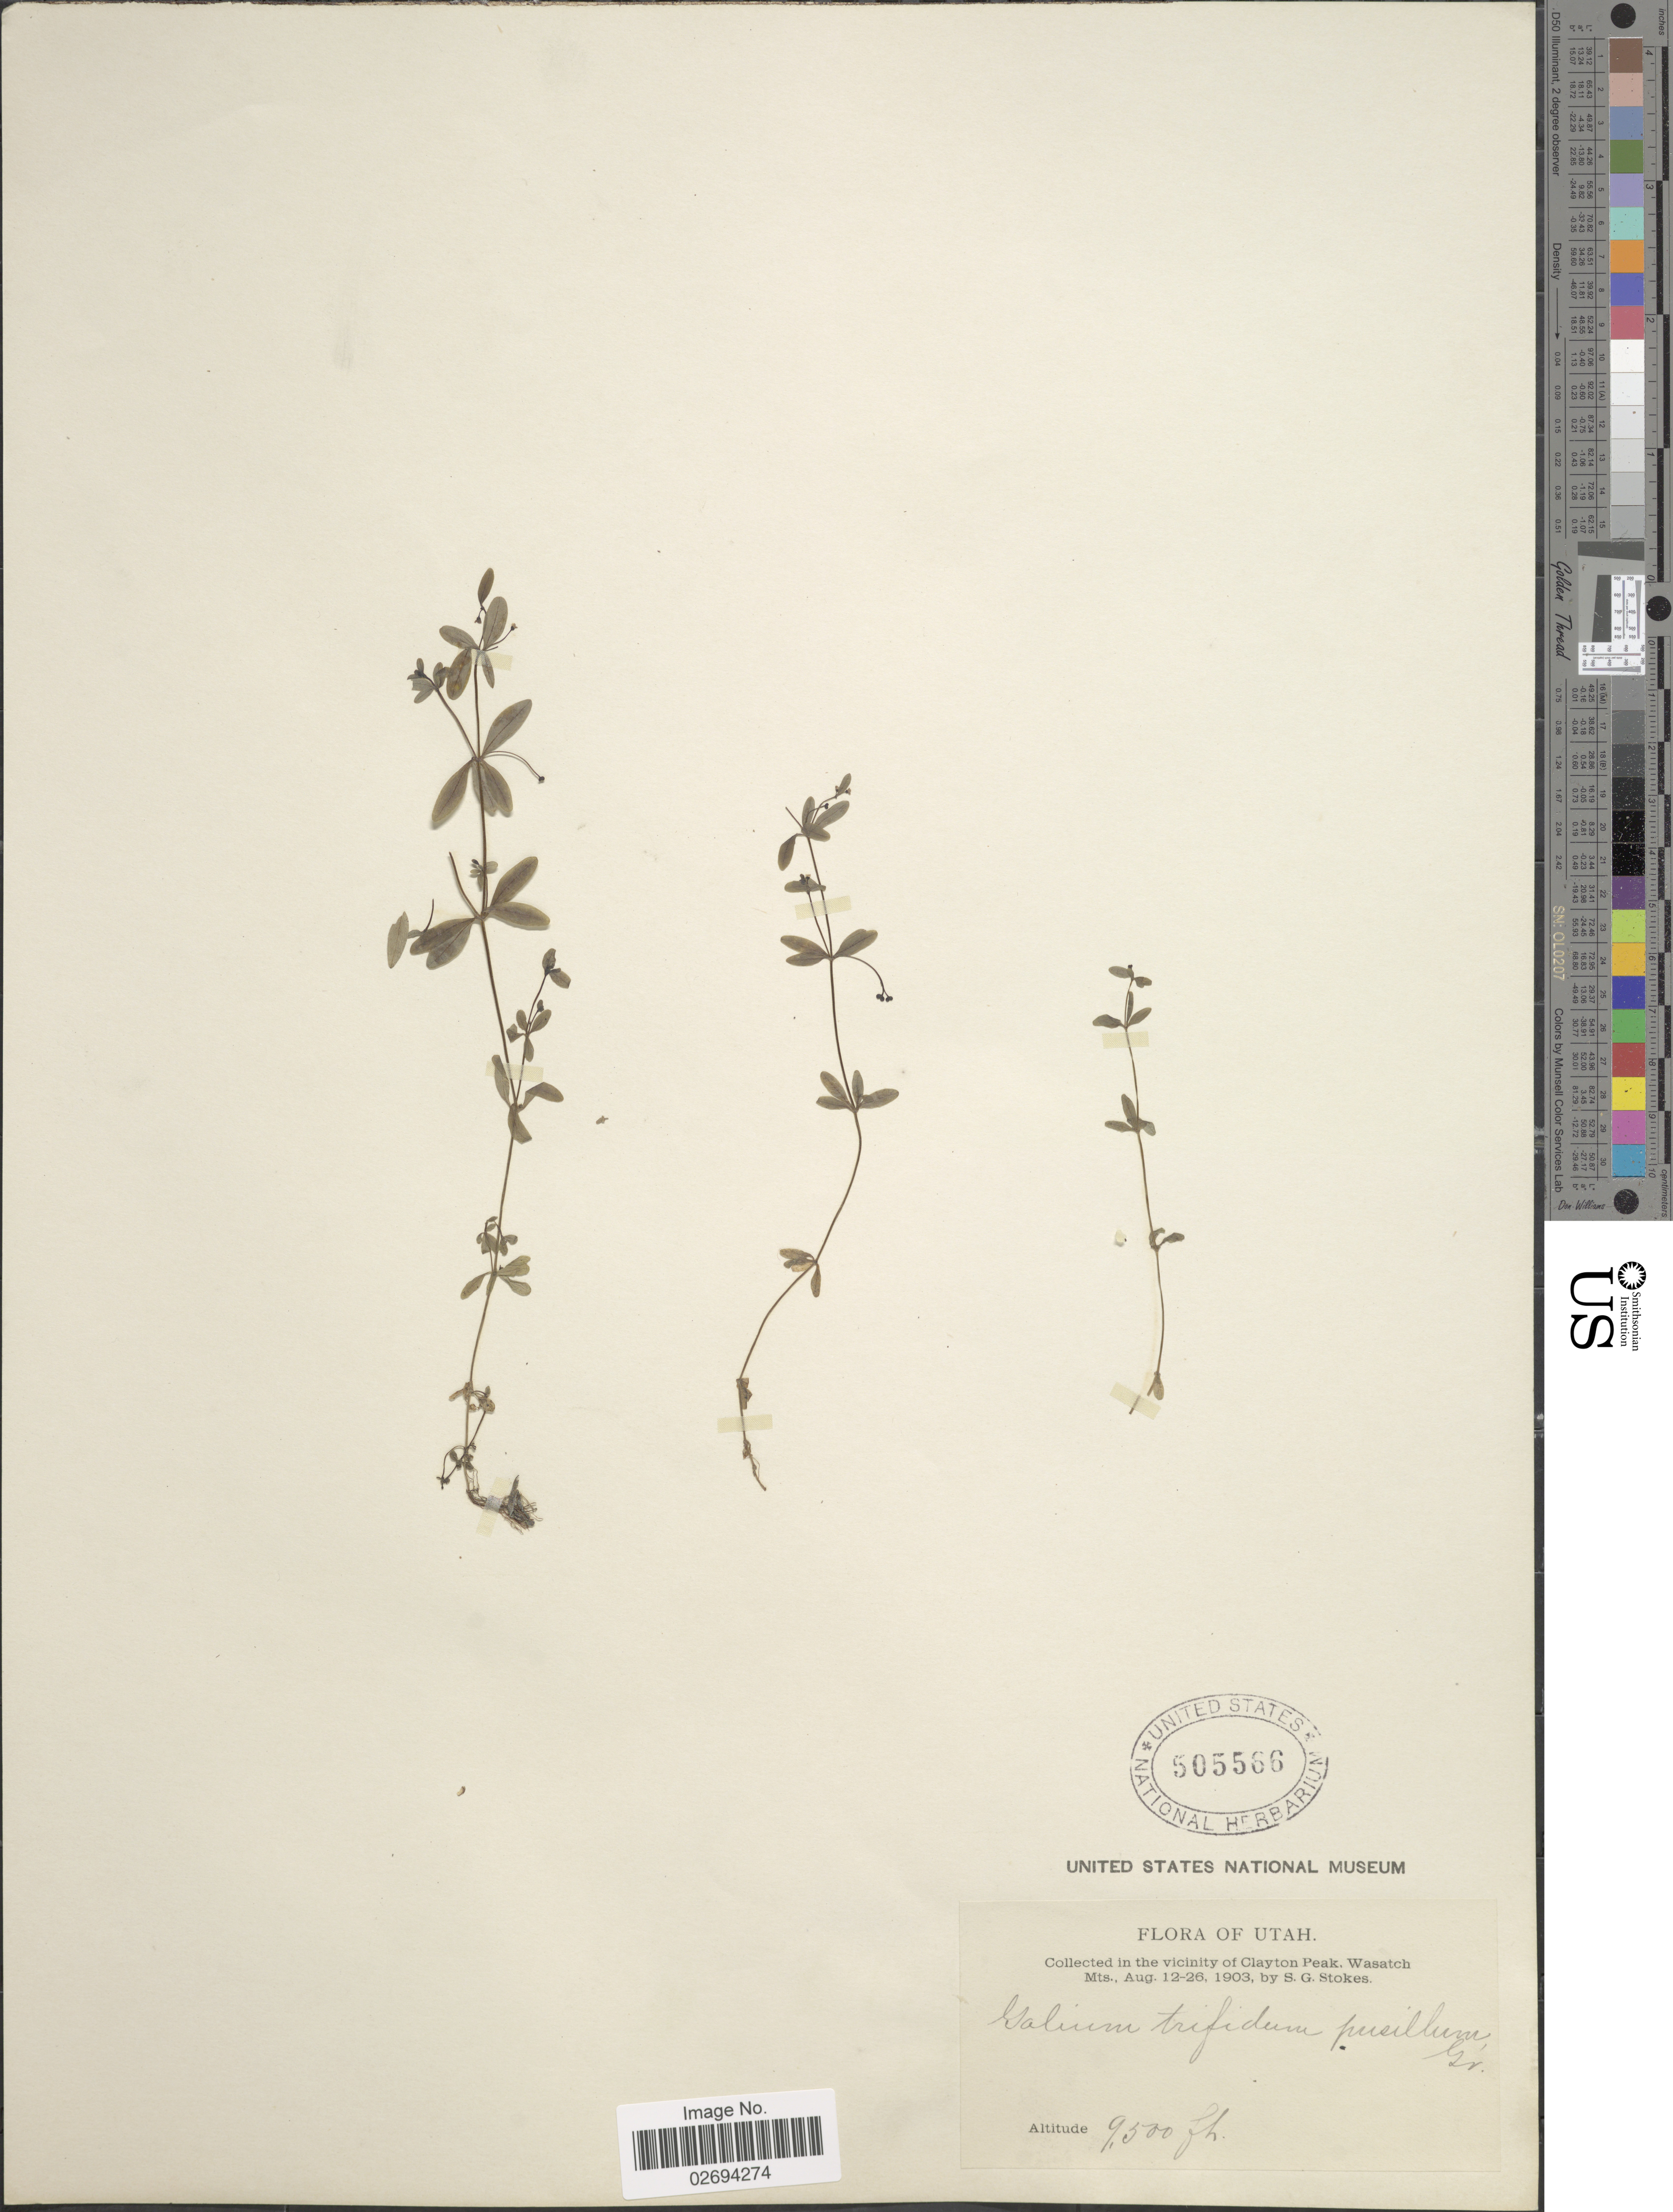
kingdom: Plantae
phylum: Tracheophyta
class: Magnoliopsida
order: Gentianales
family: Rubiaceae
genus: Galium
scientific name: Galium trifidum var. pusillum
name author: A. Gray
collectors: S. G. Stokes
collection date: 1903-08-12/1903-08-26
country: United States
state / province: Utah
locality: Vicinity of Clayton Peak, Wasatch Mts.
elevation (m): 2896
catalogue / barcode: US 505566